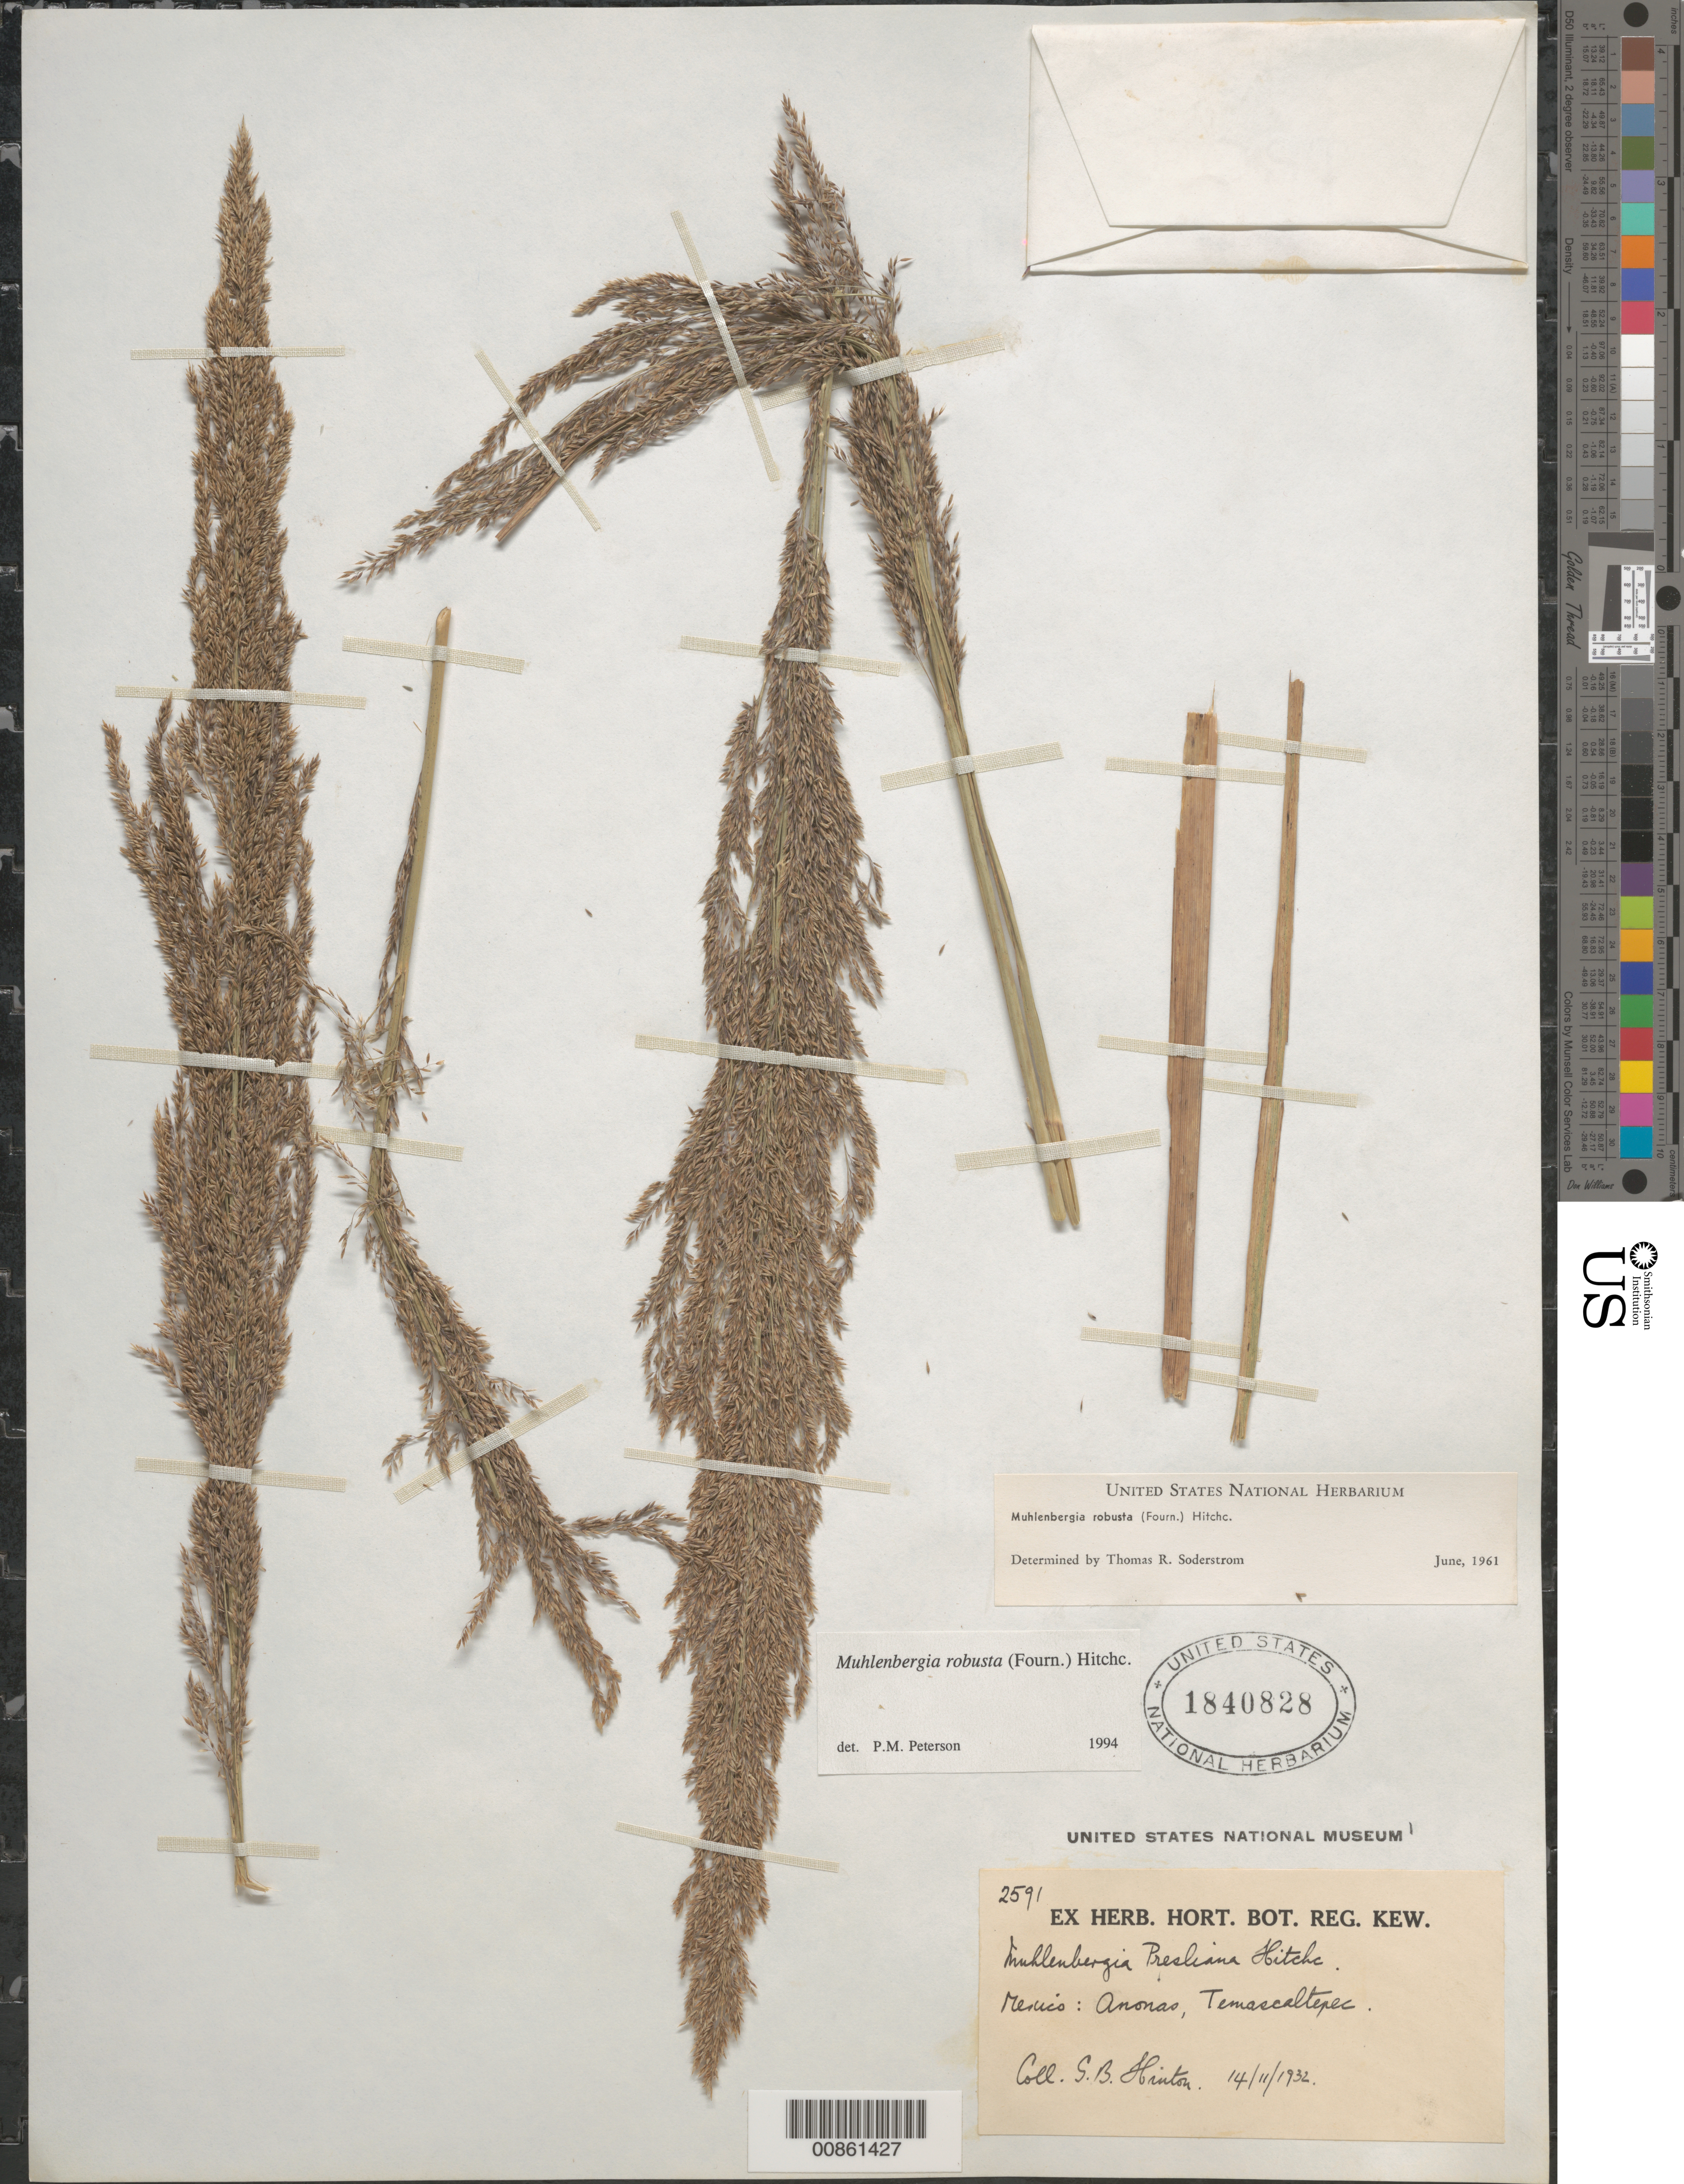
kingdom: Plantae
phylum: Tracheophyta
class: Liliopsida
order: Poales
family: Poaceae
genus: Muhlenbergia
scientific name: Muhlenbergia robusta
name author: (E. Fourn.) Hitchc.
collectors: G. B. Hinton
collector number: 2591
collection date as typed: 14 Nov 1932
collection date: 1932-11-14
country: Mexico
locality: Anonas, Temascaltepec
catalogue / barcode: US 1840828